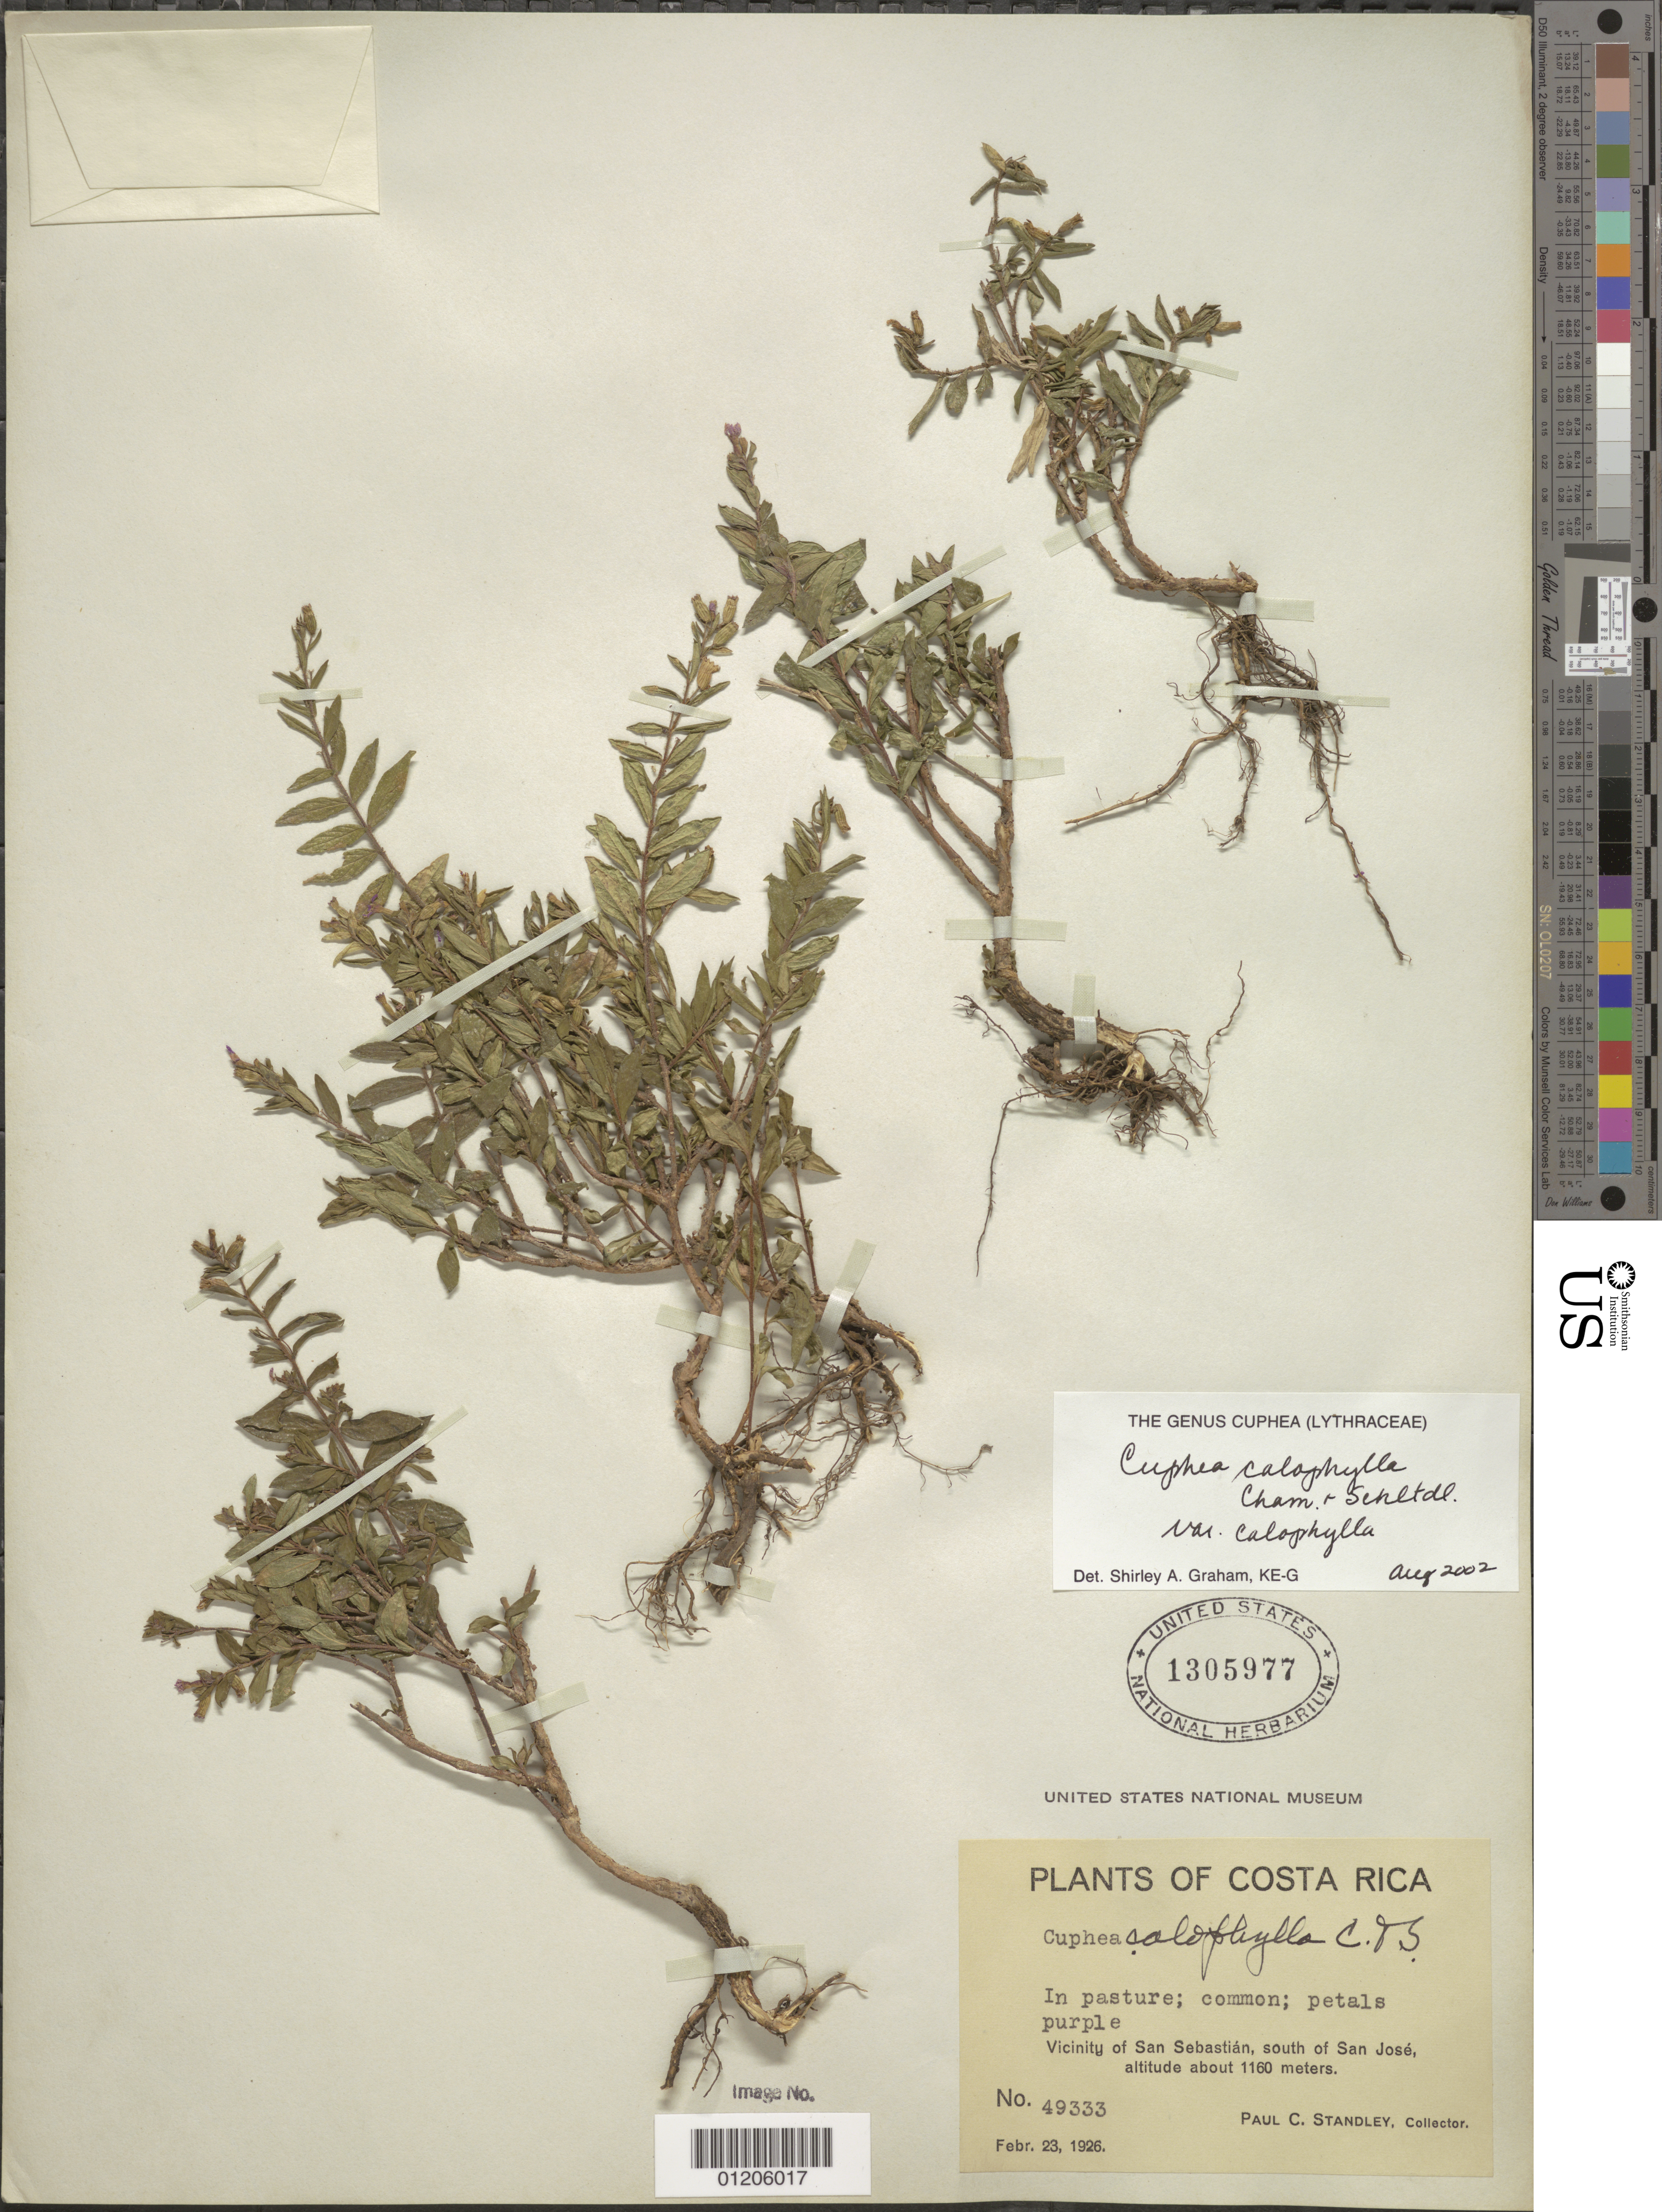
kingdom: Plantae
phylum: Tracheophyta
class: Magnoliopsida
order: Myrtales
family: Lythraceae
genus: Cuphea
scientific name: Cuphea calophylla var. calophylla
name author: Cham. & Schltdl.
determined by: Graham, S.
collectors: P. C. Standley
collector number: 49333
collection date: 1926-02-23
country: Costa Rica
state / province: San José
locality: Vicinity of San Sebastian, south of San José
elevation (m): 1160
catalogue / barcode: US 1305977